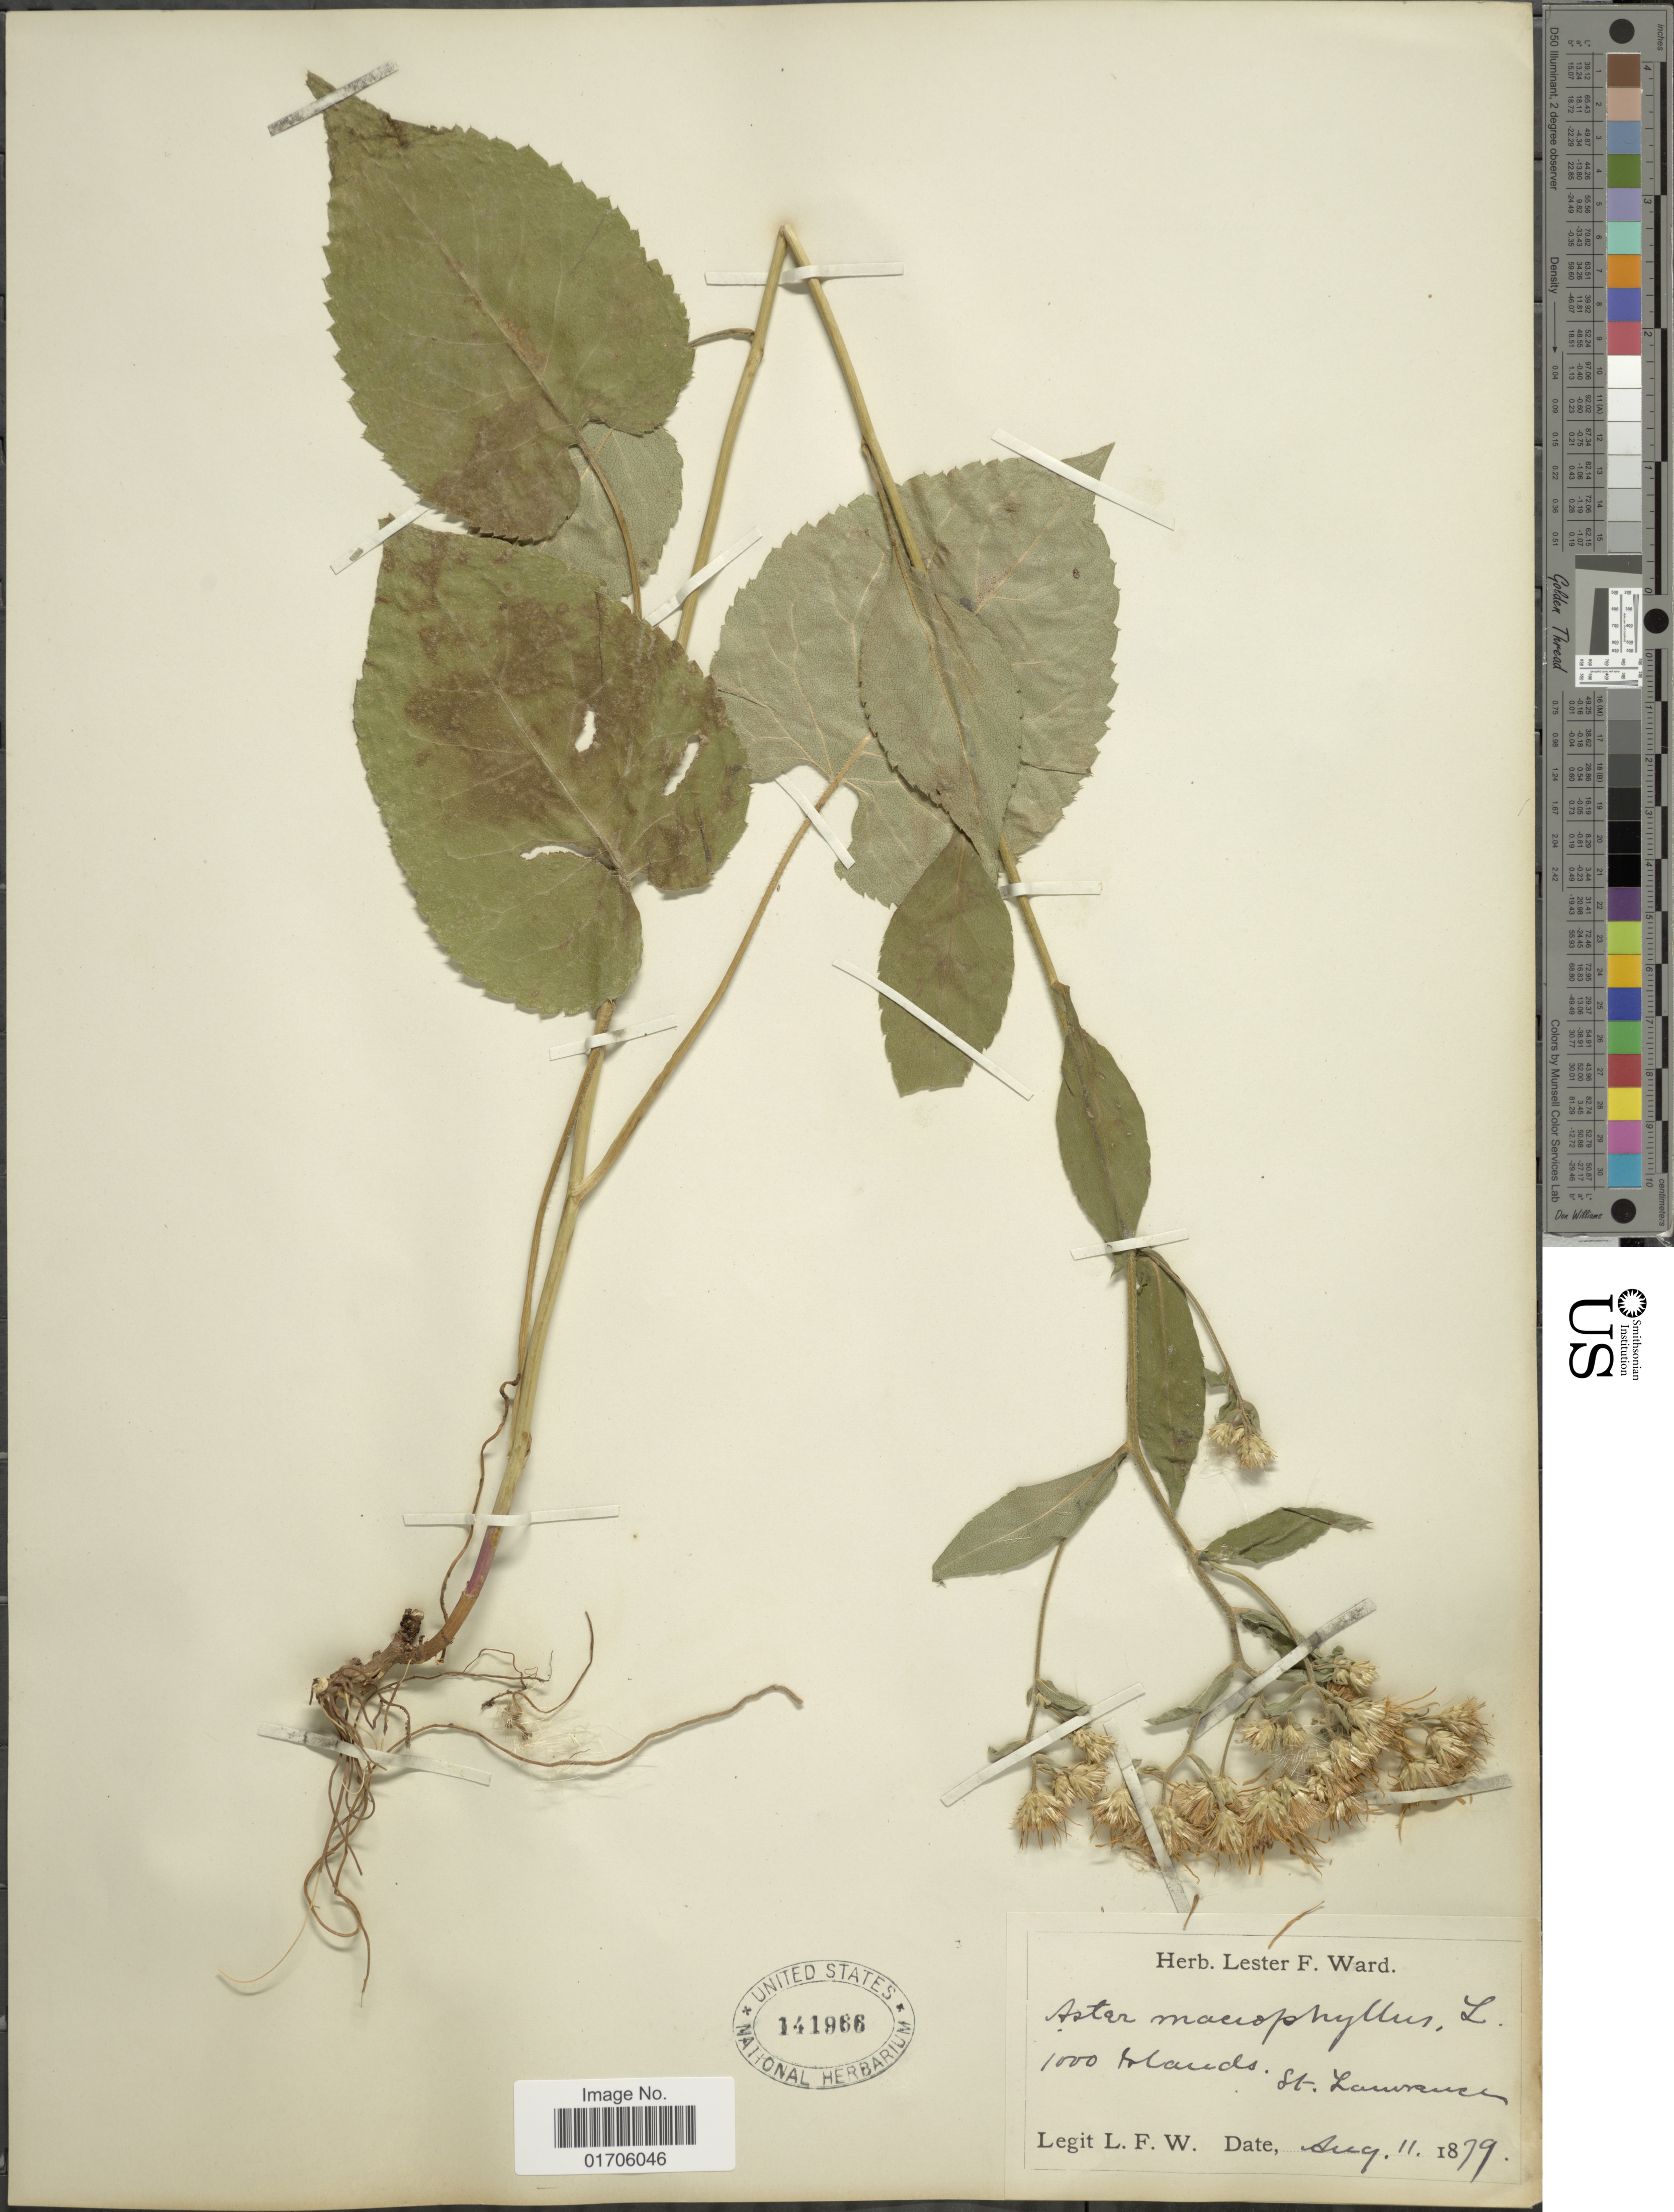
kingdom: Plantae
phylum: Tracheophyta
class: Magnoliopsida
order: Asterales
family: Asteraceae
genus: Aster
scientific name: Aster curvescens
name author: E.S. Burgess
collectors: L. F. Ward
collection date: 1879-08-11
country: Canada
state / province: Ontario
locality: St. Lawrence.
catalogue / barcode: US 141966